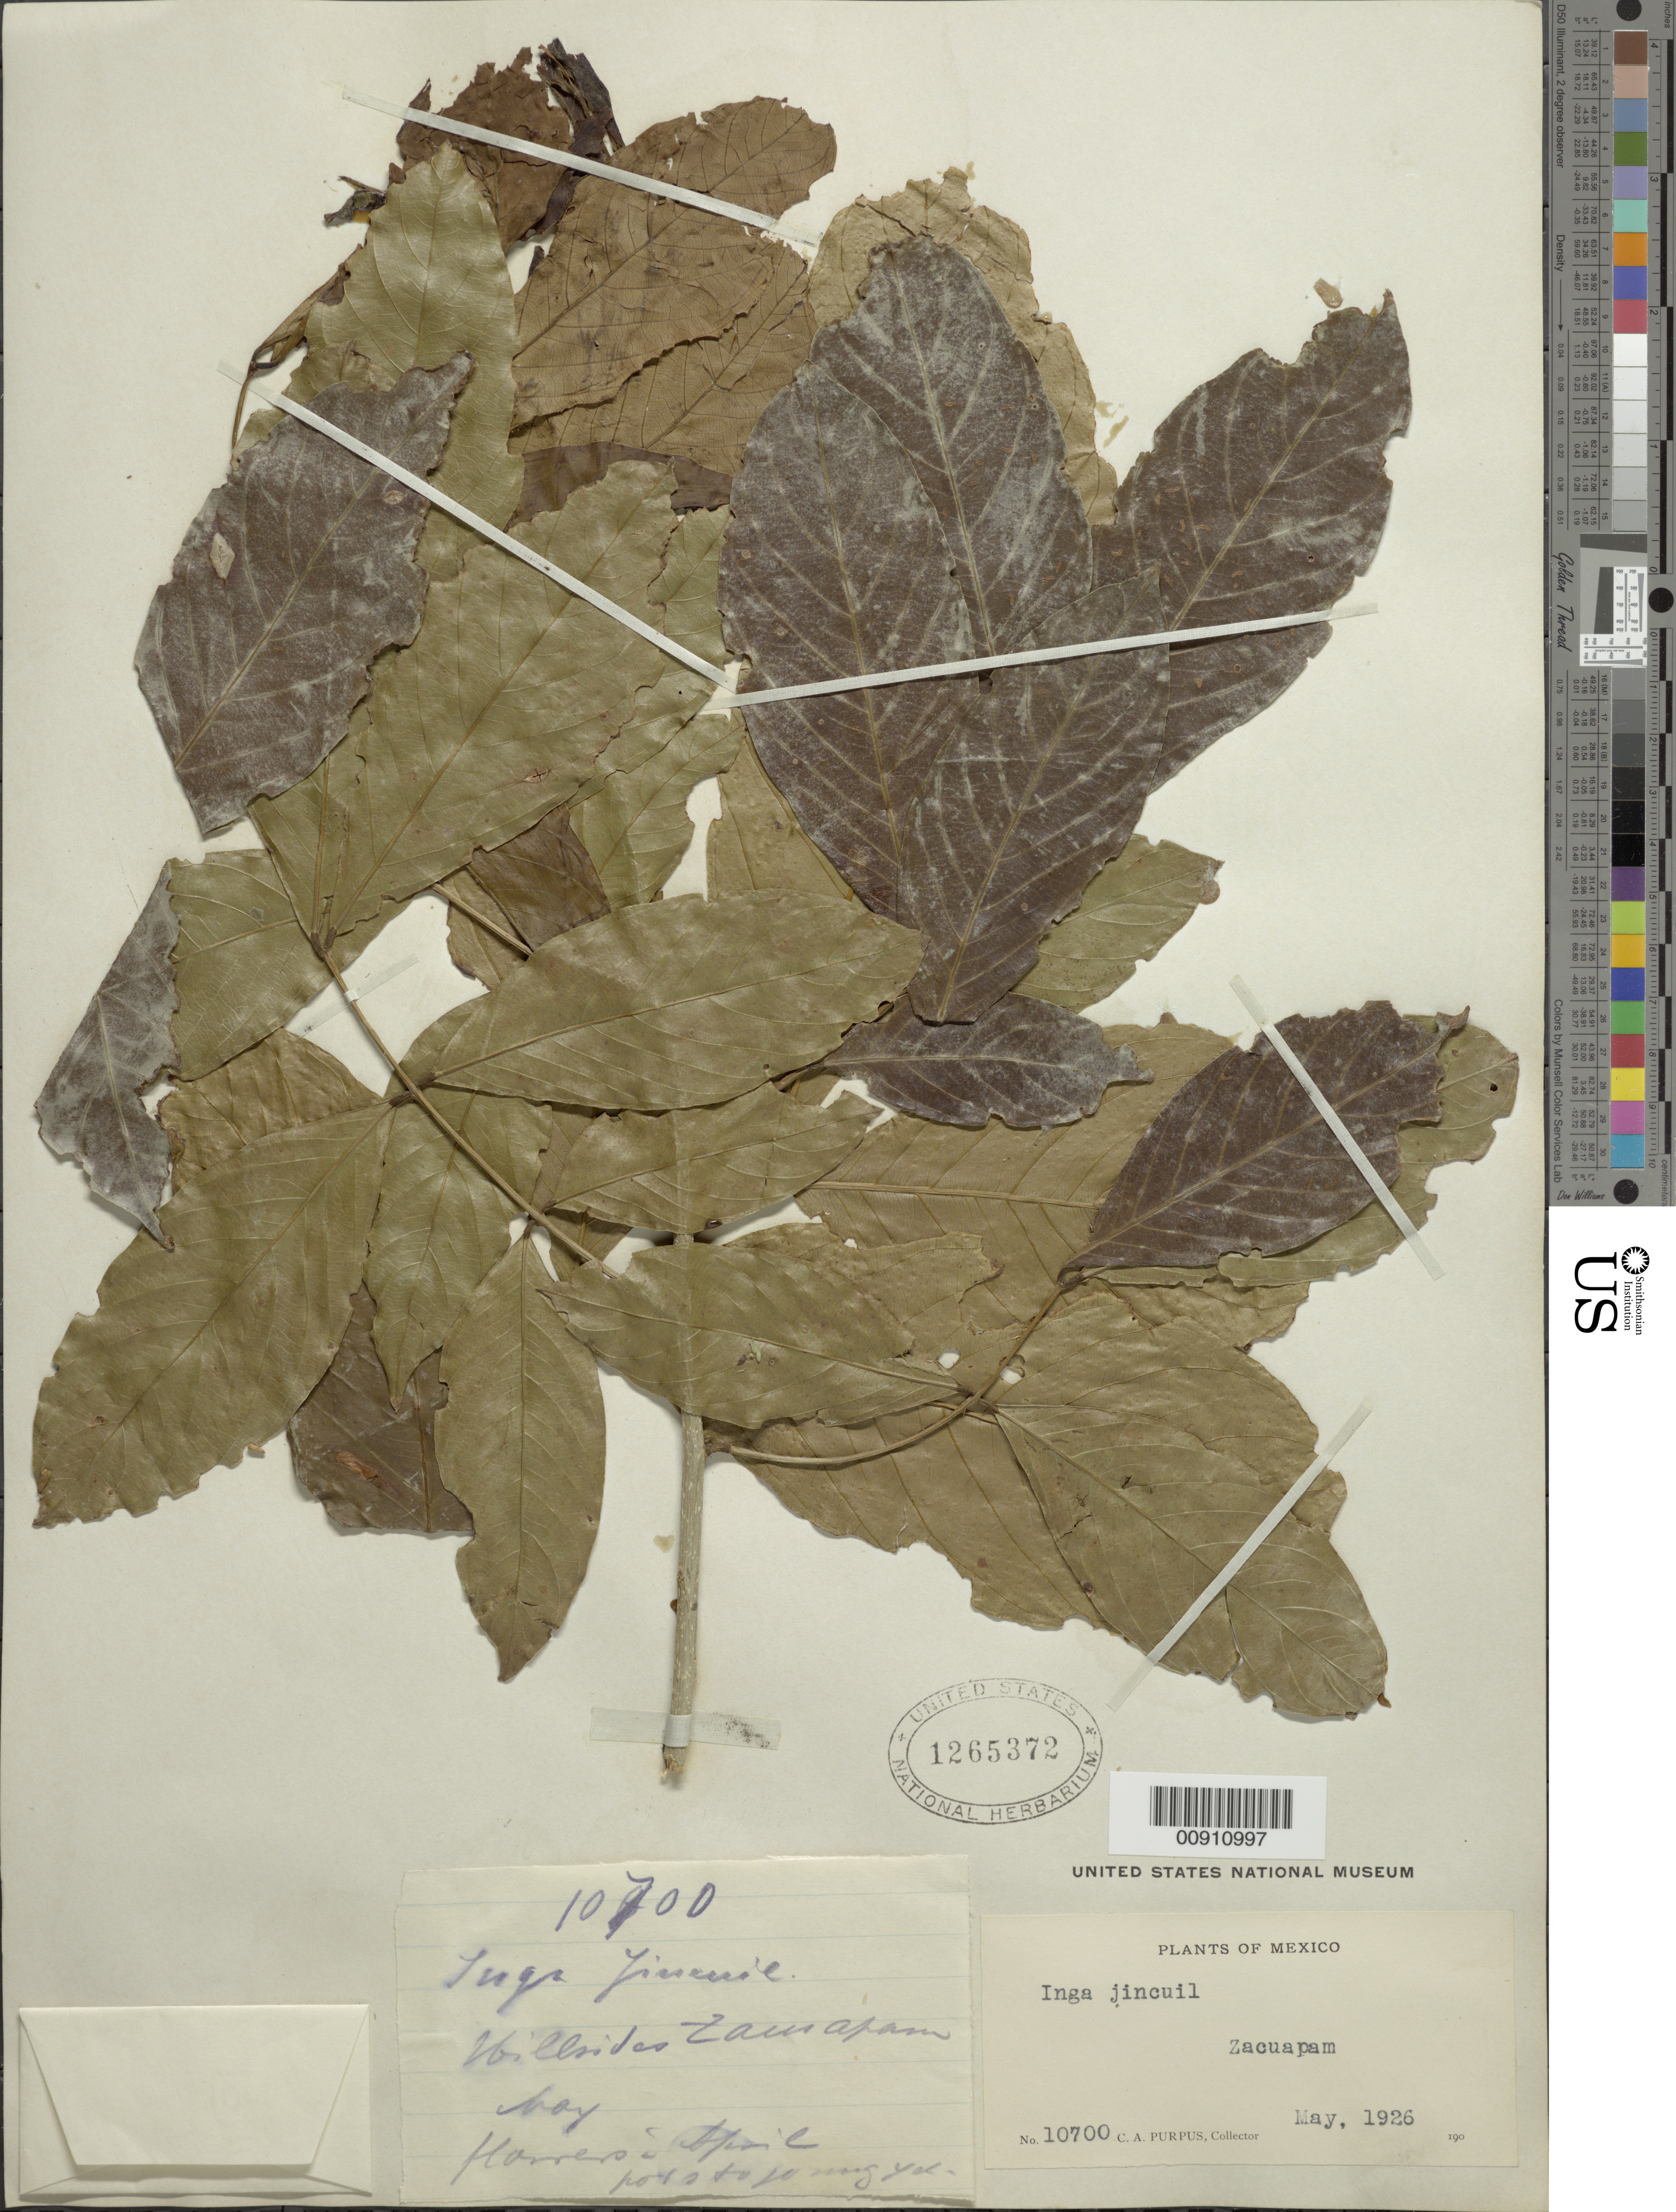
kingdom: Plantae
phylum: Tracheophyta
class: Magnoliopsida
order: Fabales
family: Fabaceae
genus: Inga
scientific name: Inga jinicuil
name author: Schltdl. & Cham. ex G. Don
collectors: C. A. Purpus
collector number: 10700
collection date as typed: May 1926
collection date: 1926-05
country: Mexico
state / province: Veracruz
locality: Zacuapam, Veracruz.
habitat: Hillsides.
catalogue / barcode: US 1265372